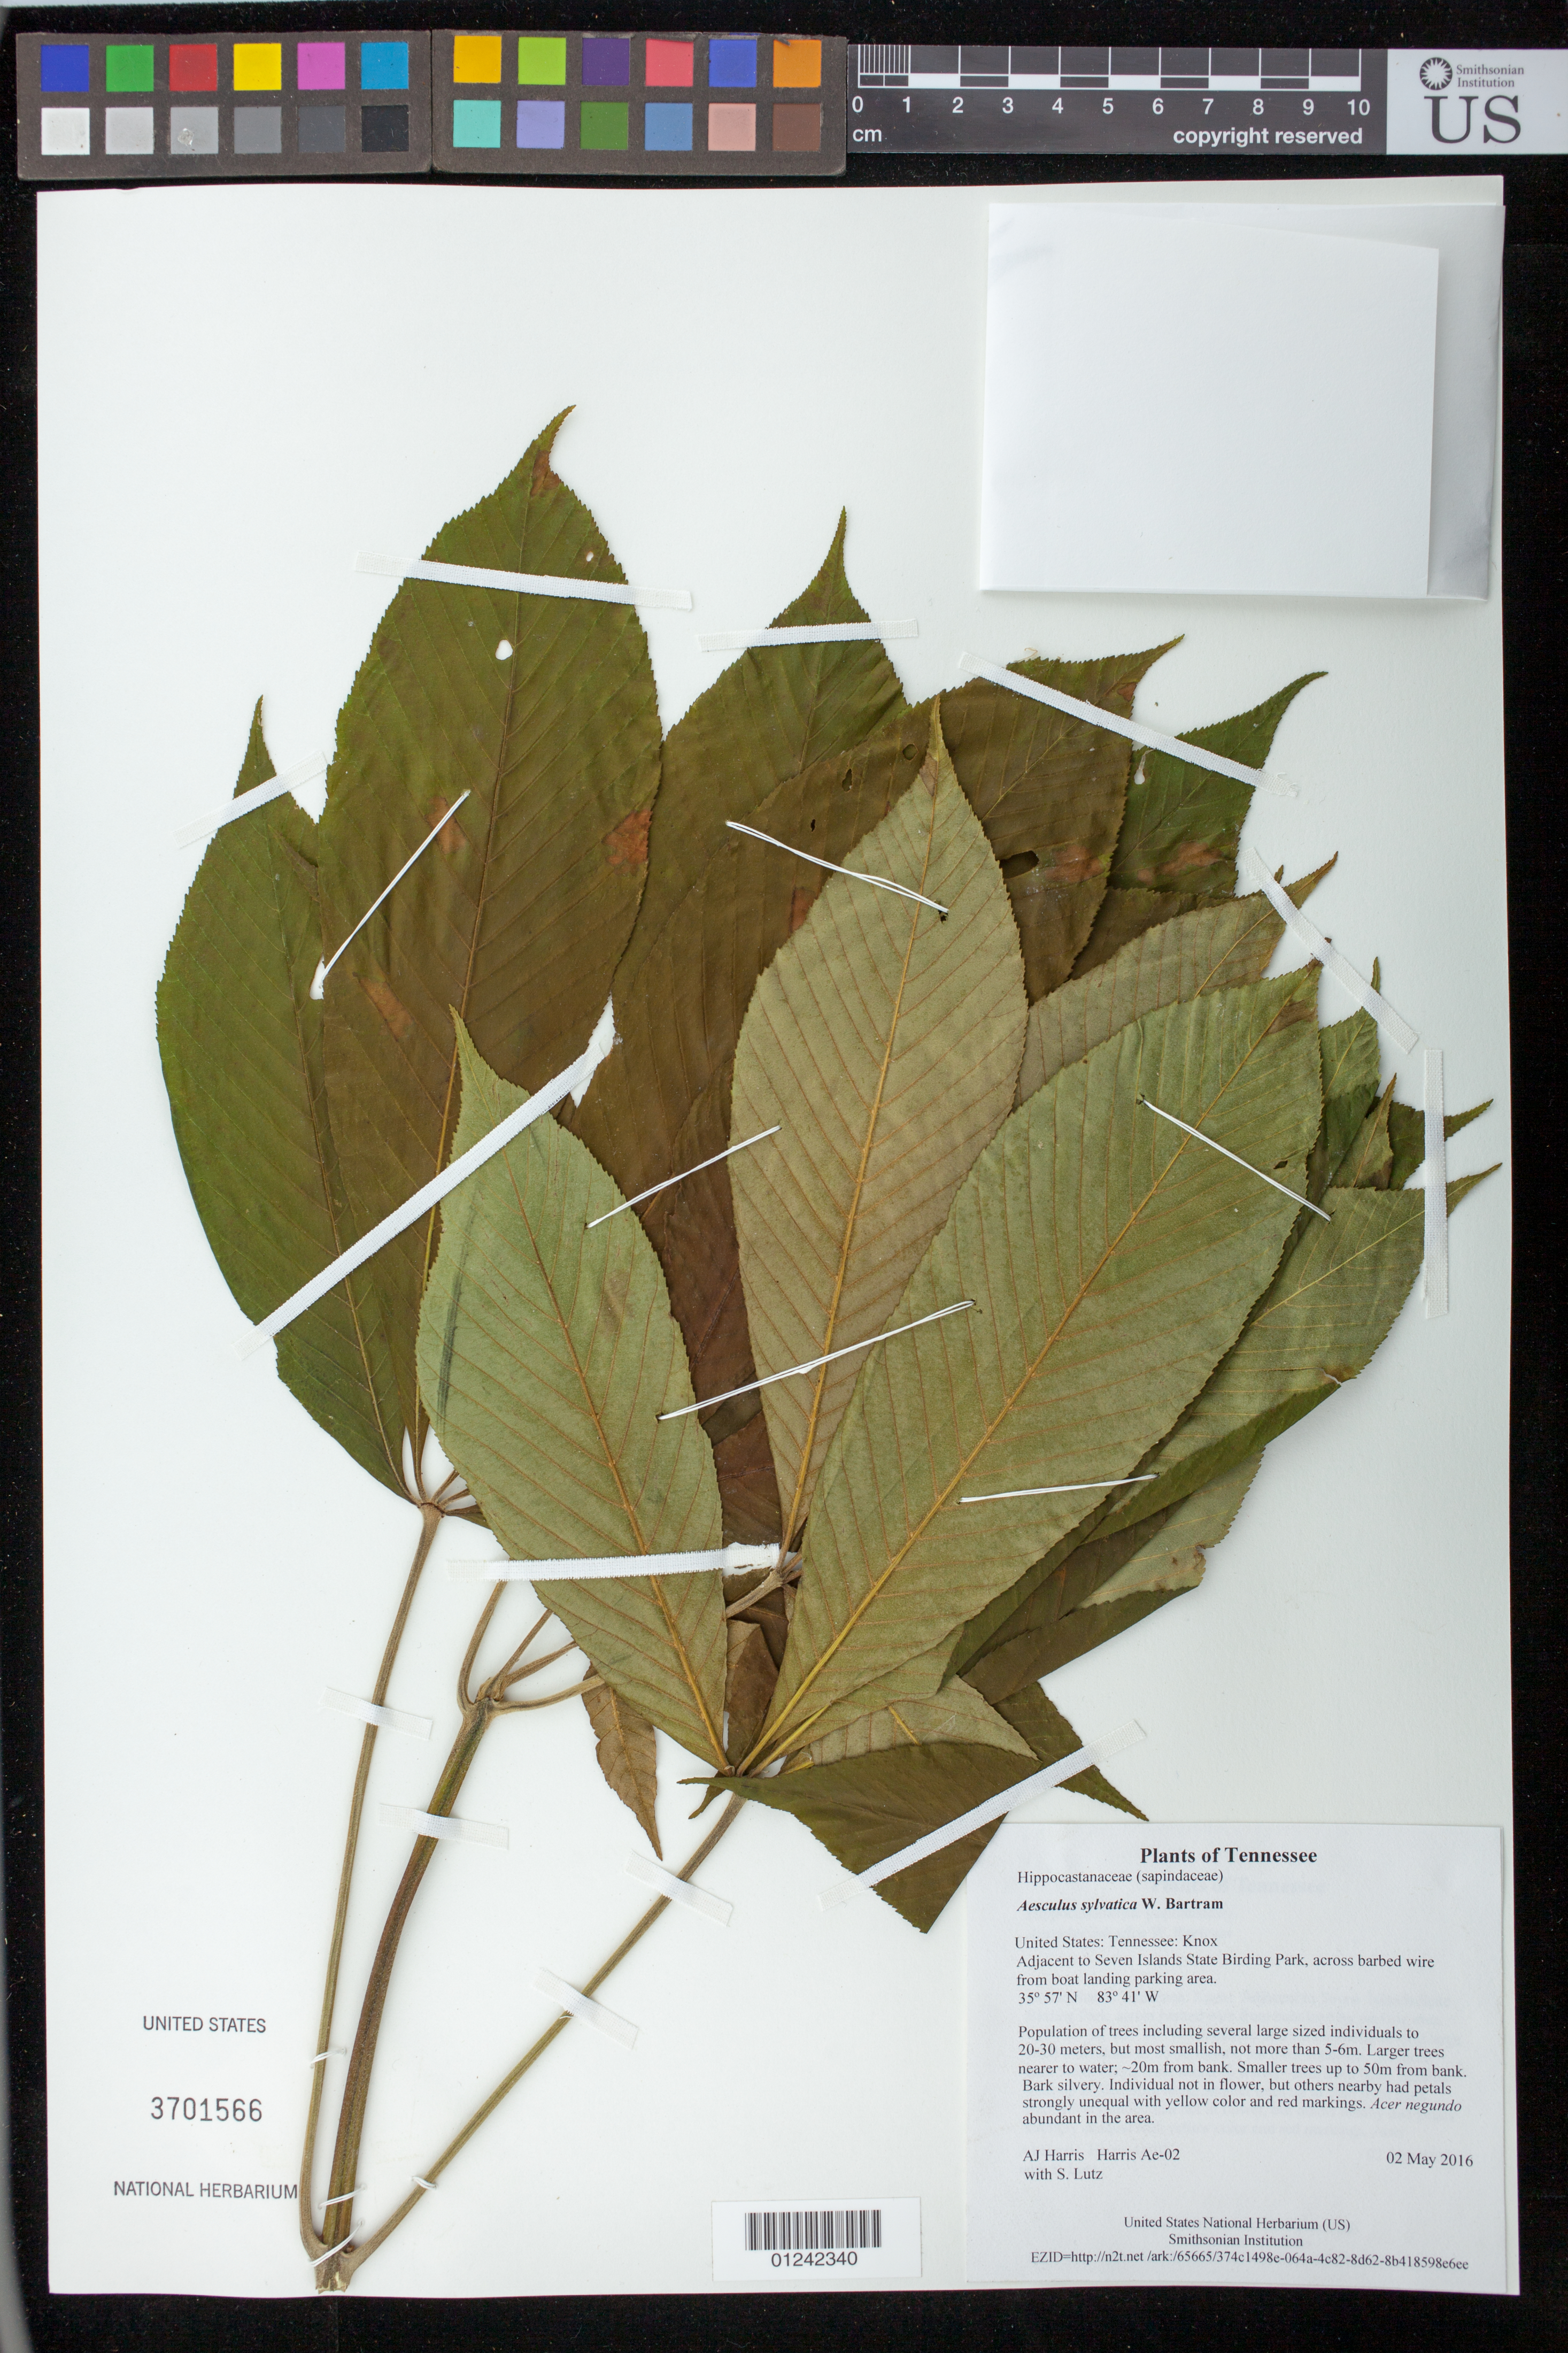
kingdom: Plantae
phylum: Tracheophyta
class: Magnoliopsida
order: Sapindales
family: Sapindaceae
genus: Aesculus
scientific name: Aesculus sylvatica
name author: W. Bartram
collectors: A. J. Harris & S. Lutz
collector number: Harris Ae-02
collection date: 2016-05-02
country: United States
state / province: Tennessee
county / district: Knox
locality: Adjacent to Seven Islands State Birding Park, across barbed wire from boat landing parking area.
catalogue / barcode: US 3701566